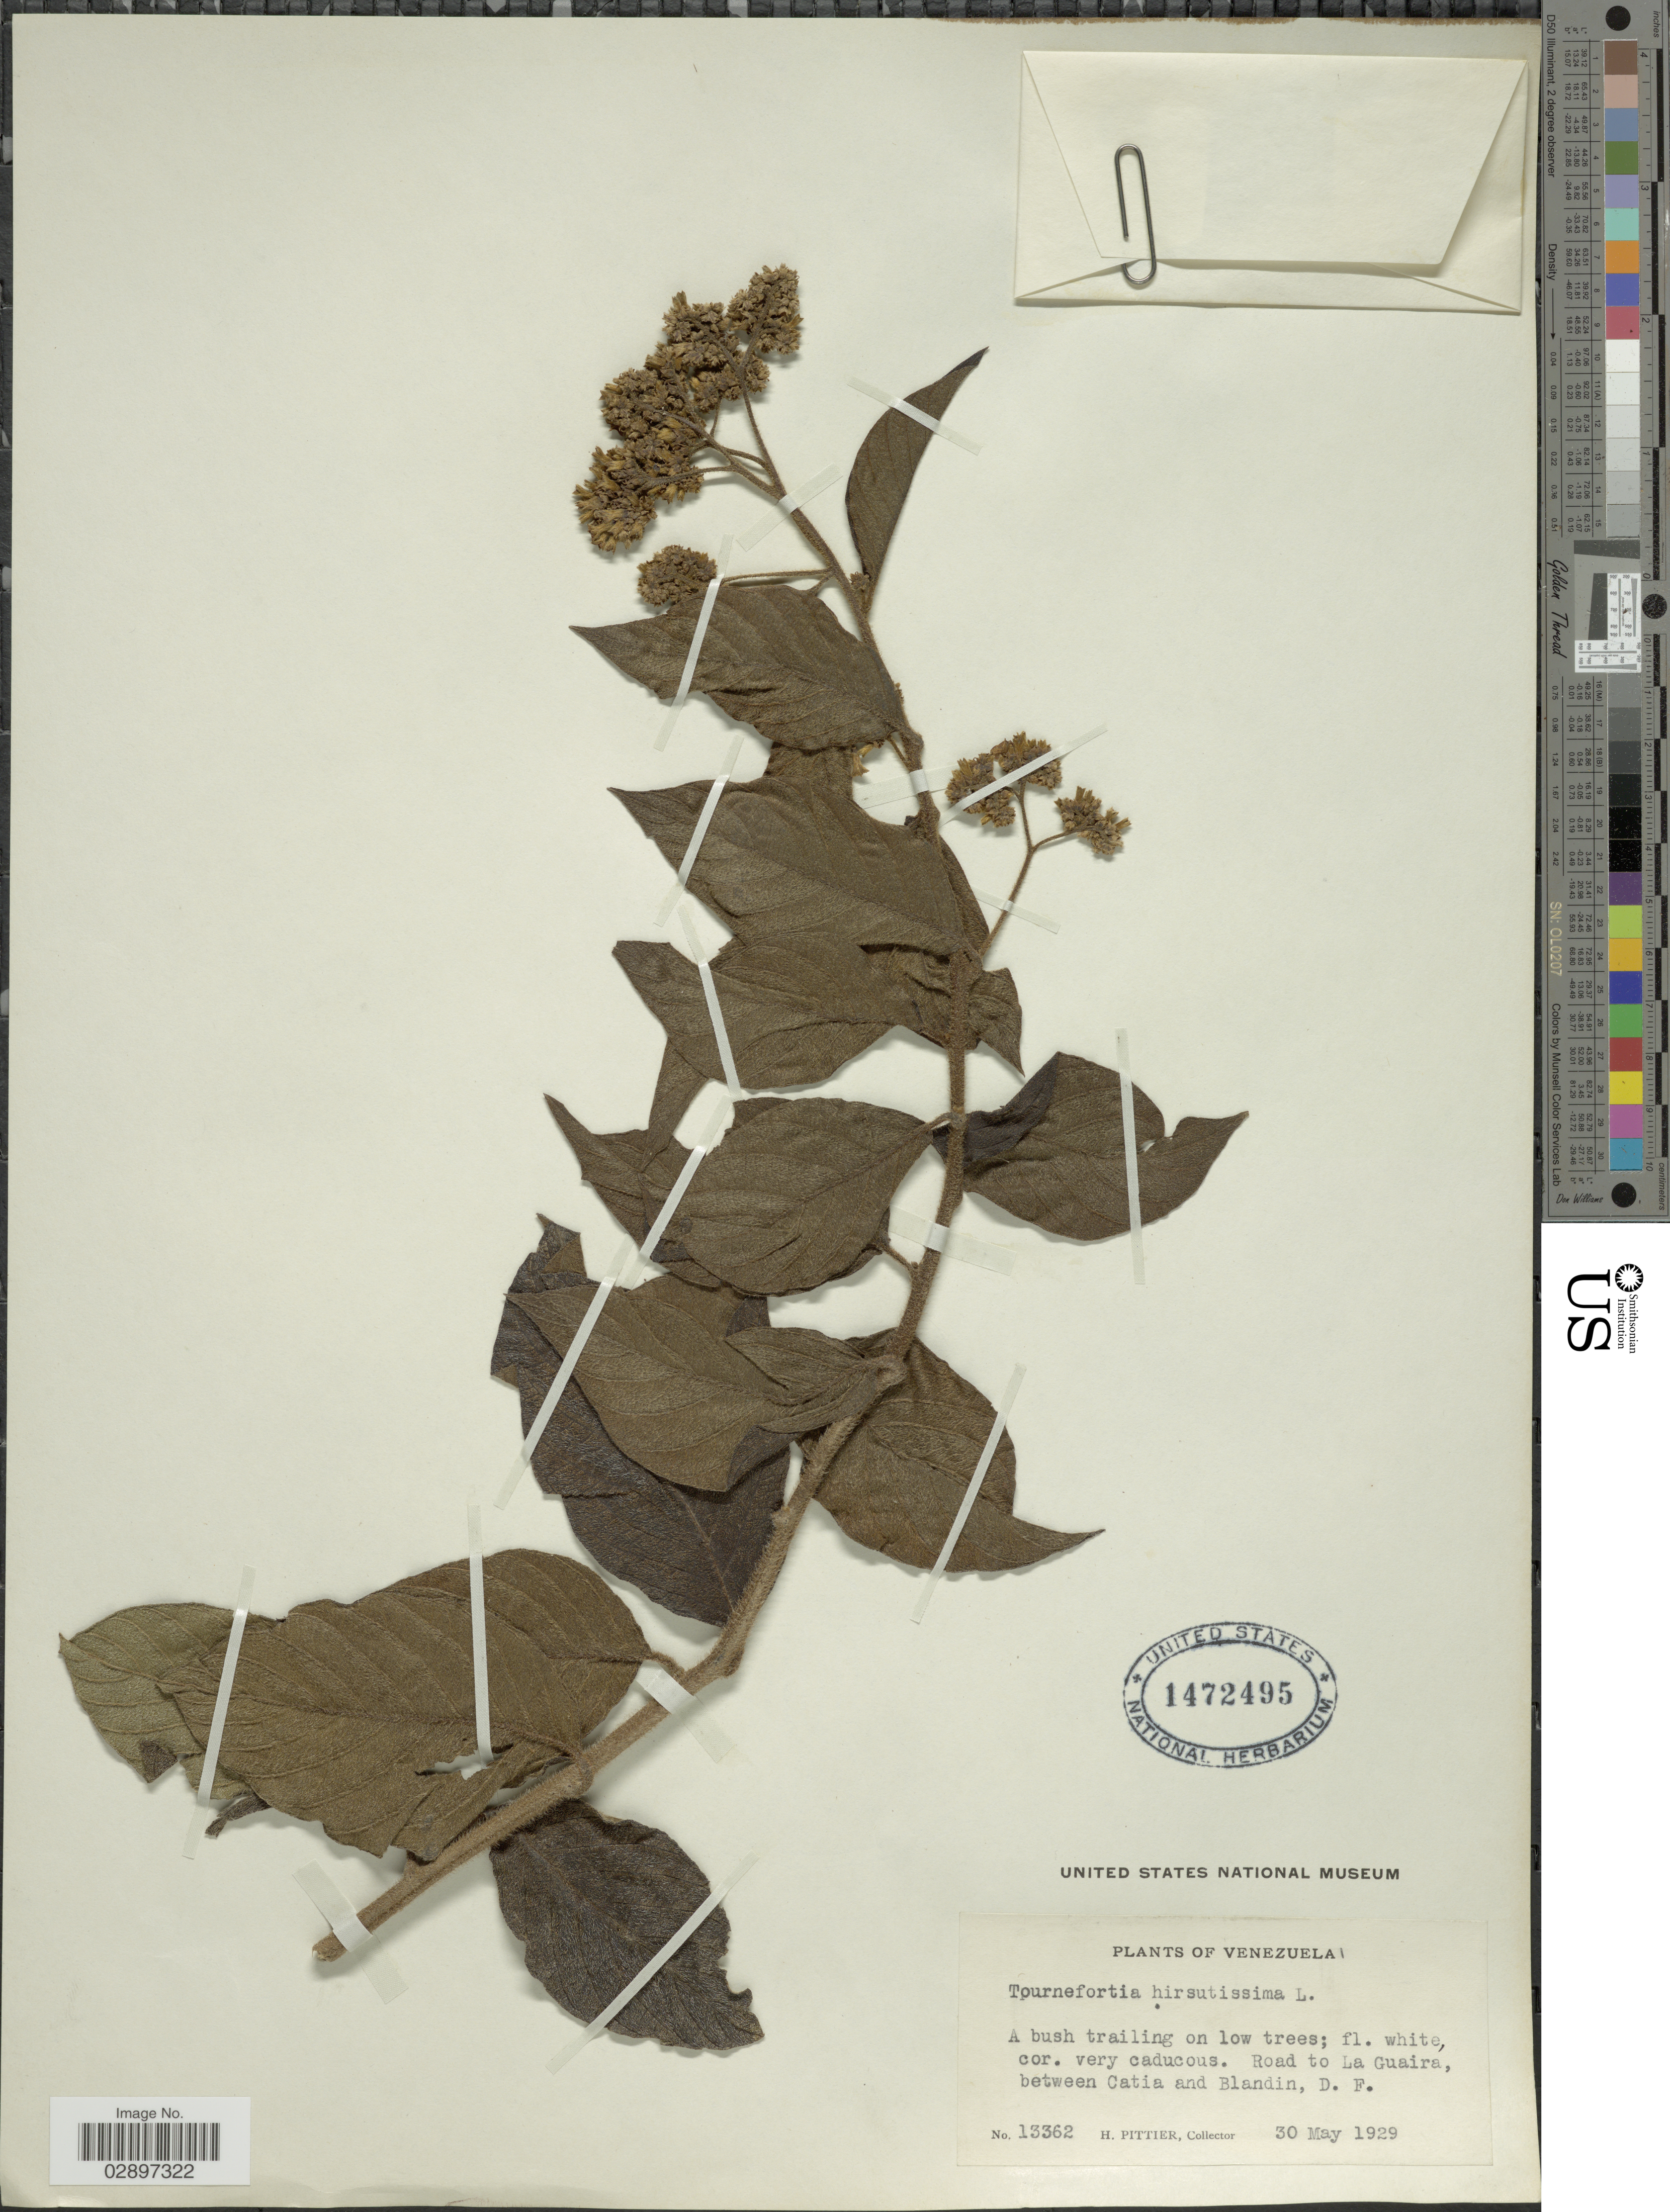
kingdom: Plantae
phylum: Tracheophyta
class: Magnoliopsida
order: Boraginales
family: Heliotropiaceae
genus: Tournefortia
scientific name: Tournefortia hirsutissima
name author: L.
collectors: H. F. Pittier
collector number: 13362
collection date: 1929-05-30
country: Venezuela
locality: Road to La Guaira, between Catia and Blandin, D. F.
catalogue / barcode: US 1472495